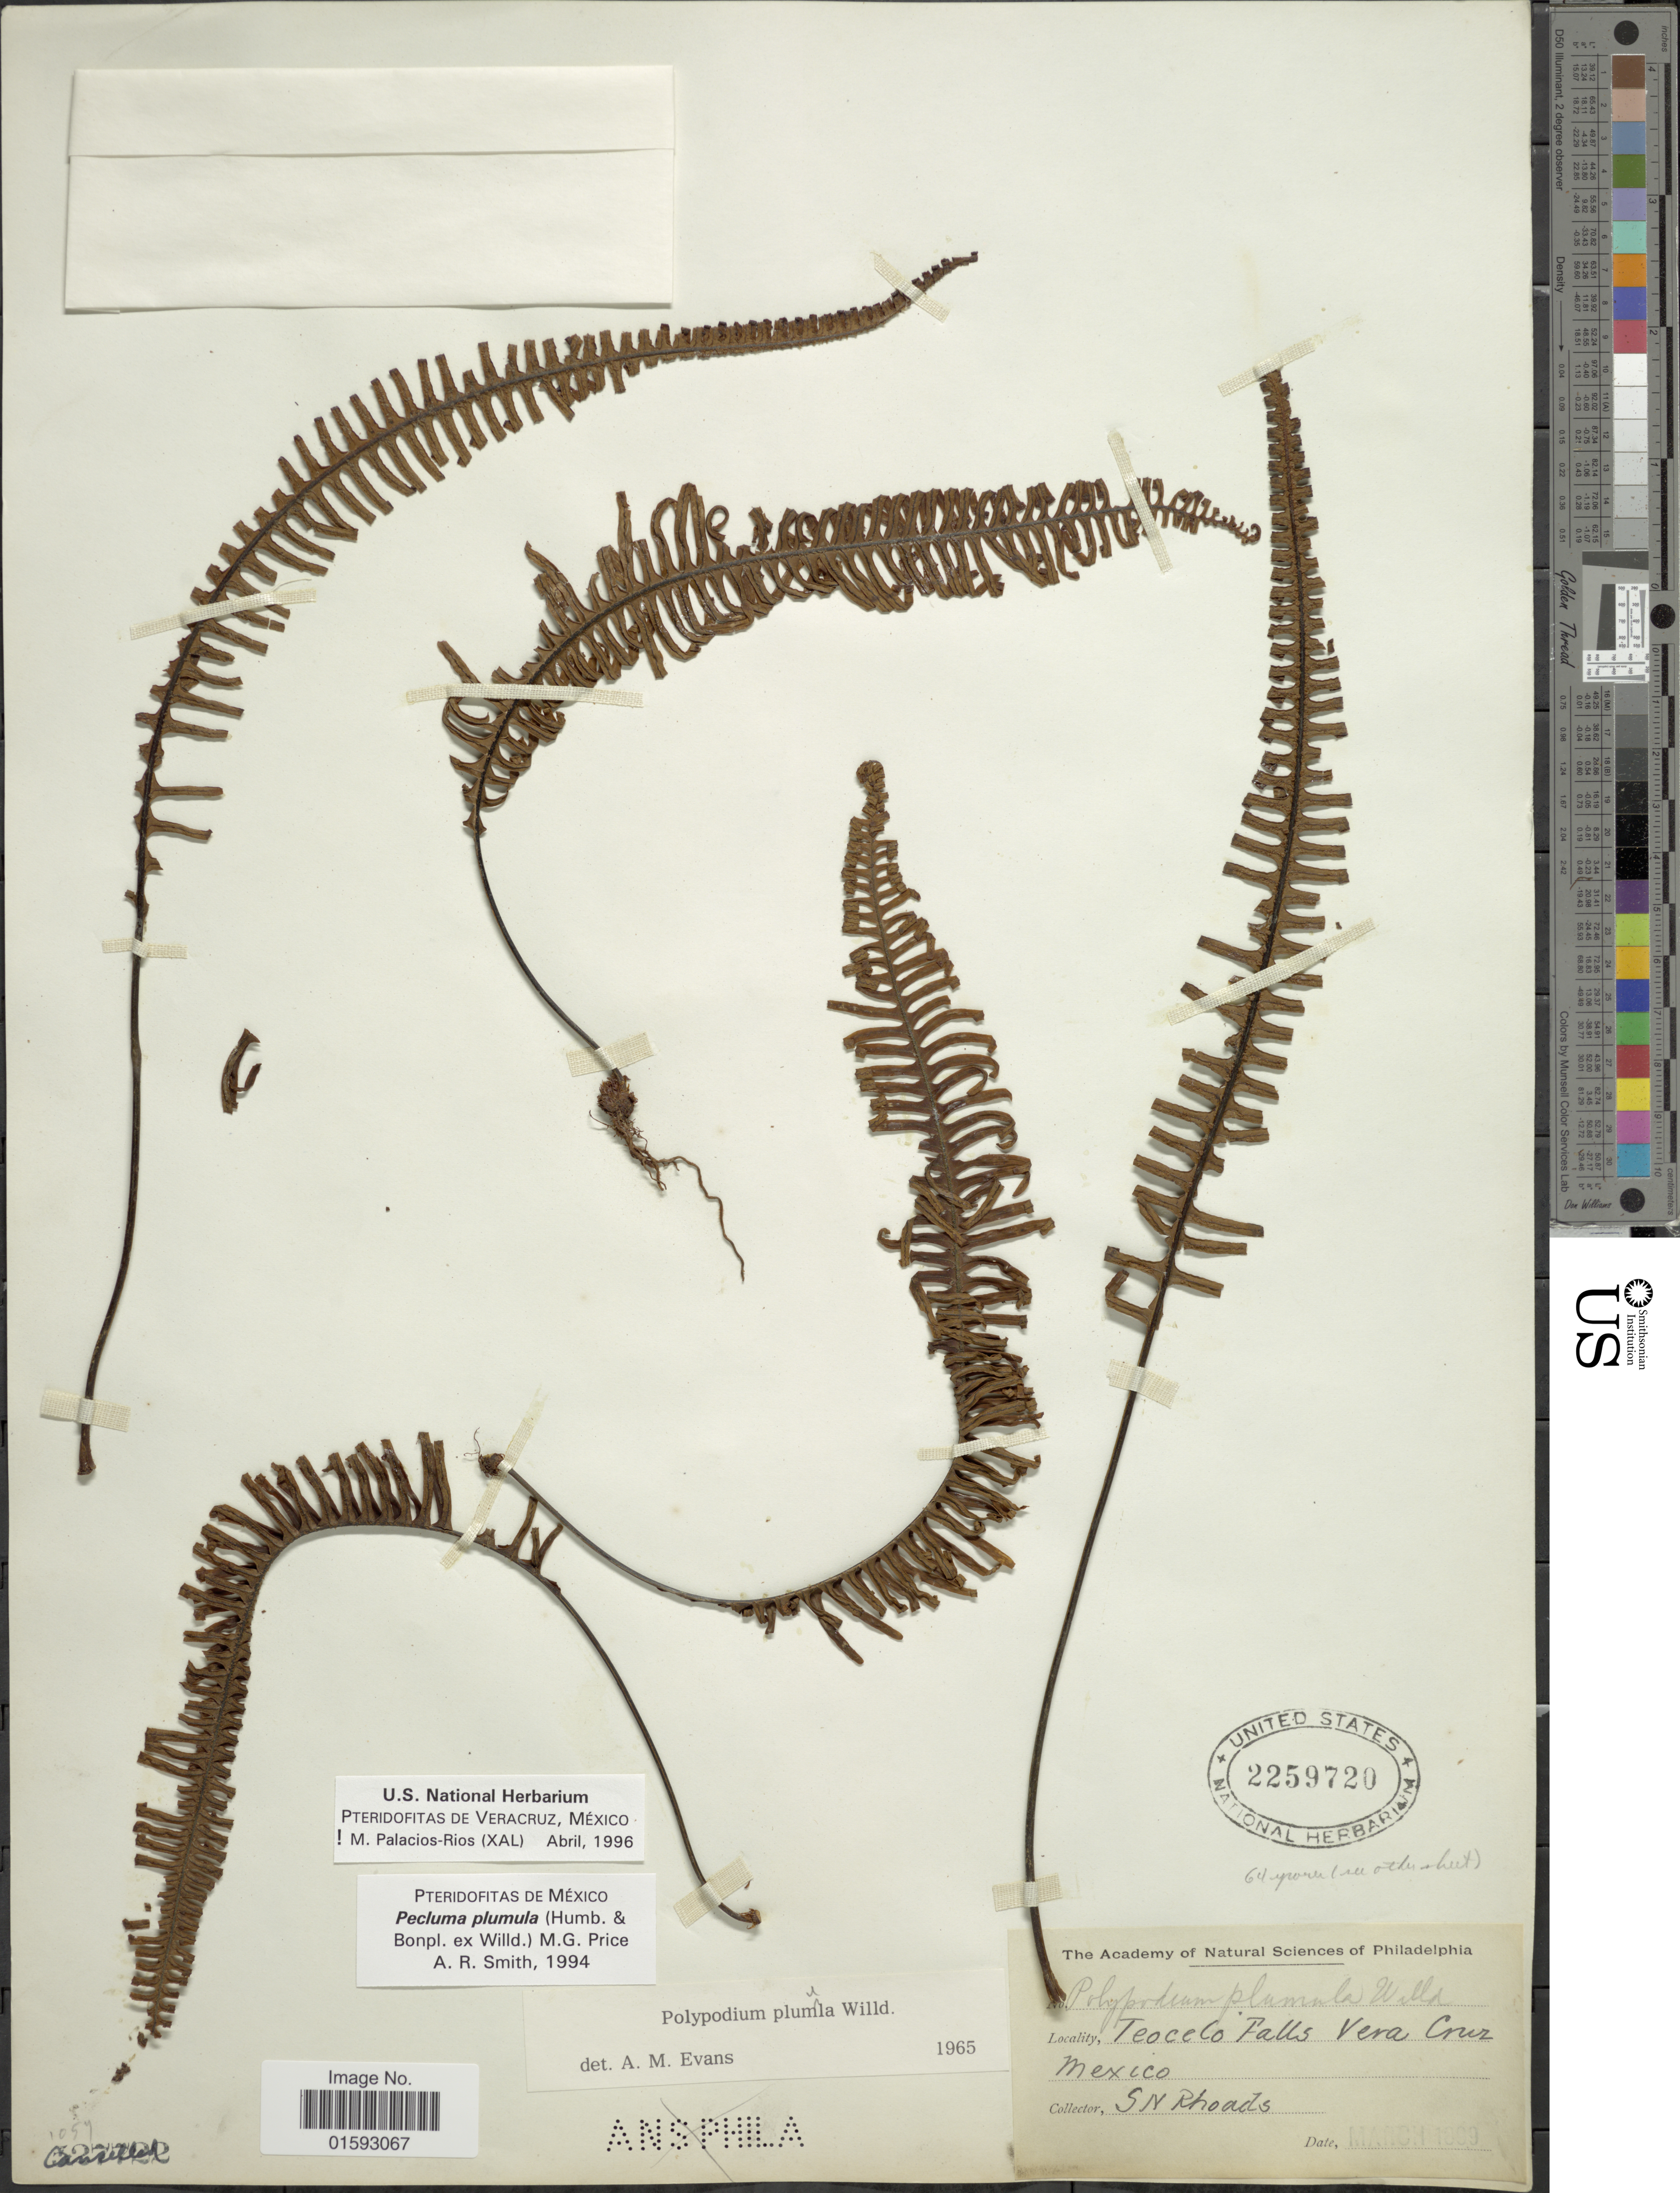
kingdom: Plantae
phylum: Tracheophyta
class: Polypodiopsida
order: Polypodiales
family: Polypodiaceae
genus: Pecluma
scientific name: Pecluma plumula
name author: (Humb. & Bonpl. ex Willd.) M.G. Price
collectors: S. Rhoads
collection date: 1889-03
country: Mexico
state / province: Veracruz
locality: Teocelo Falls Vera Cruz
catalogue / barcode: US 2259720